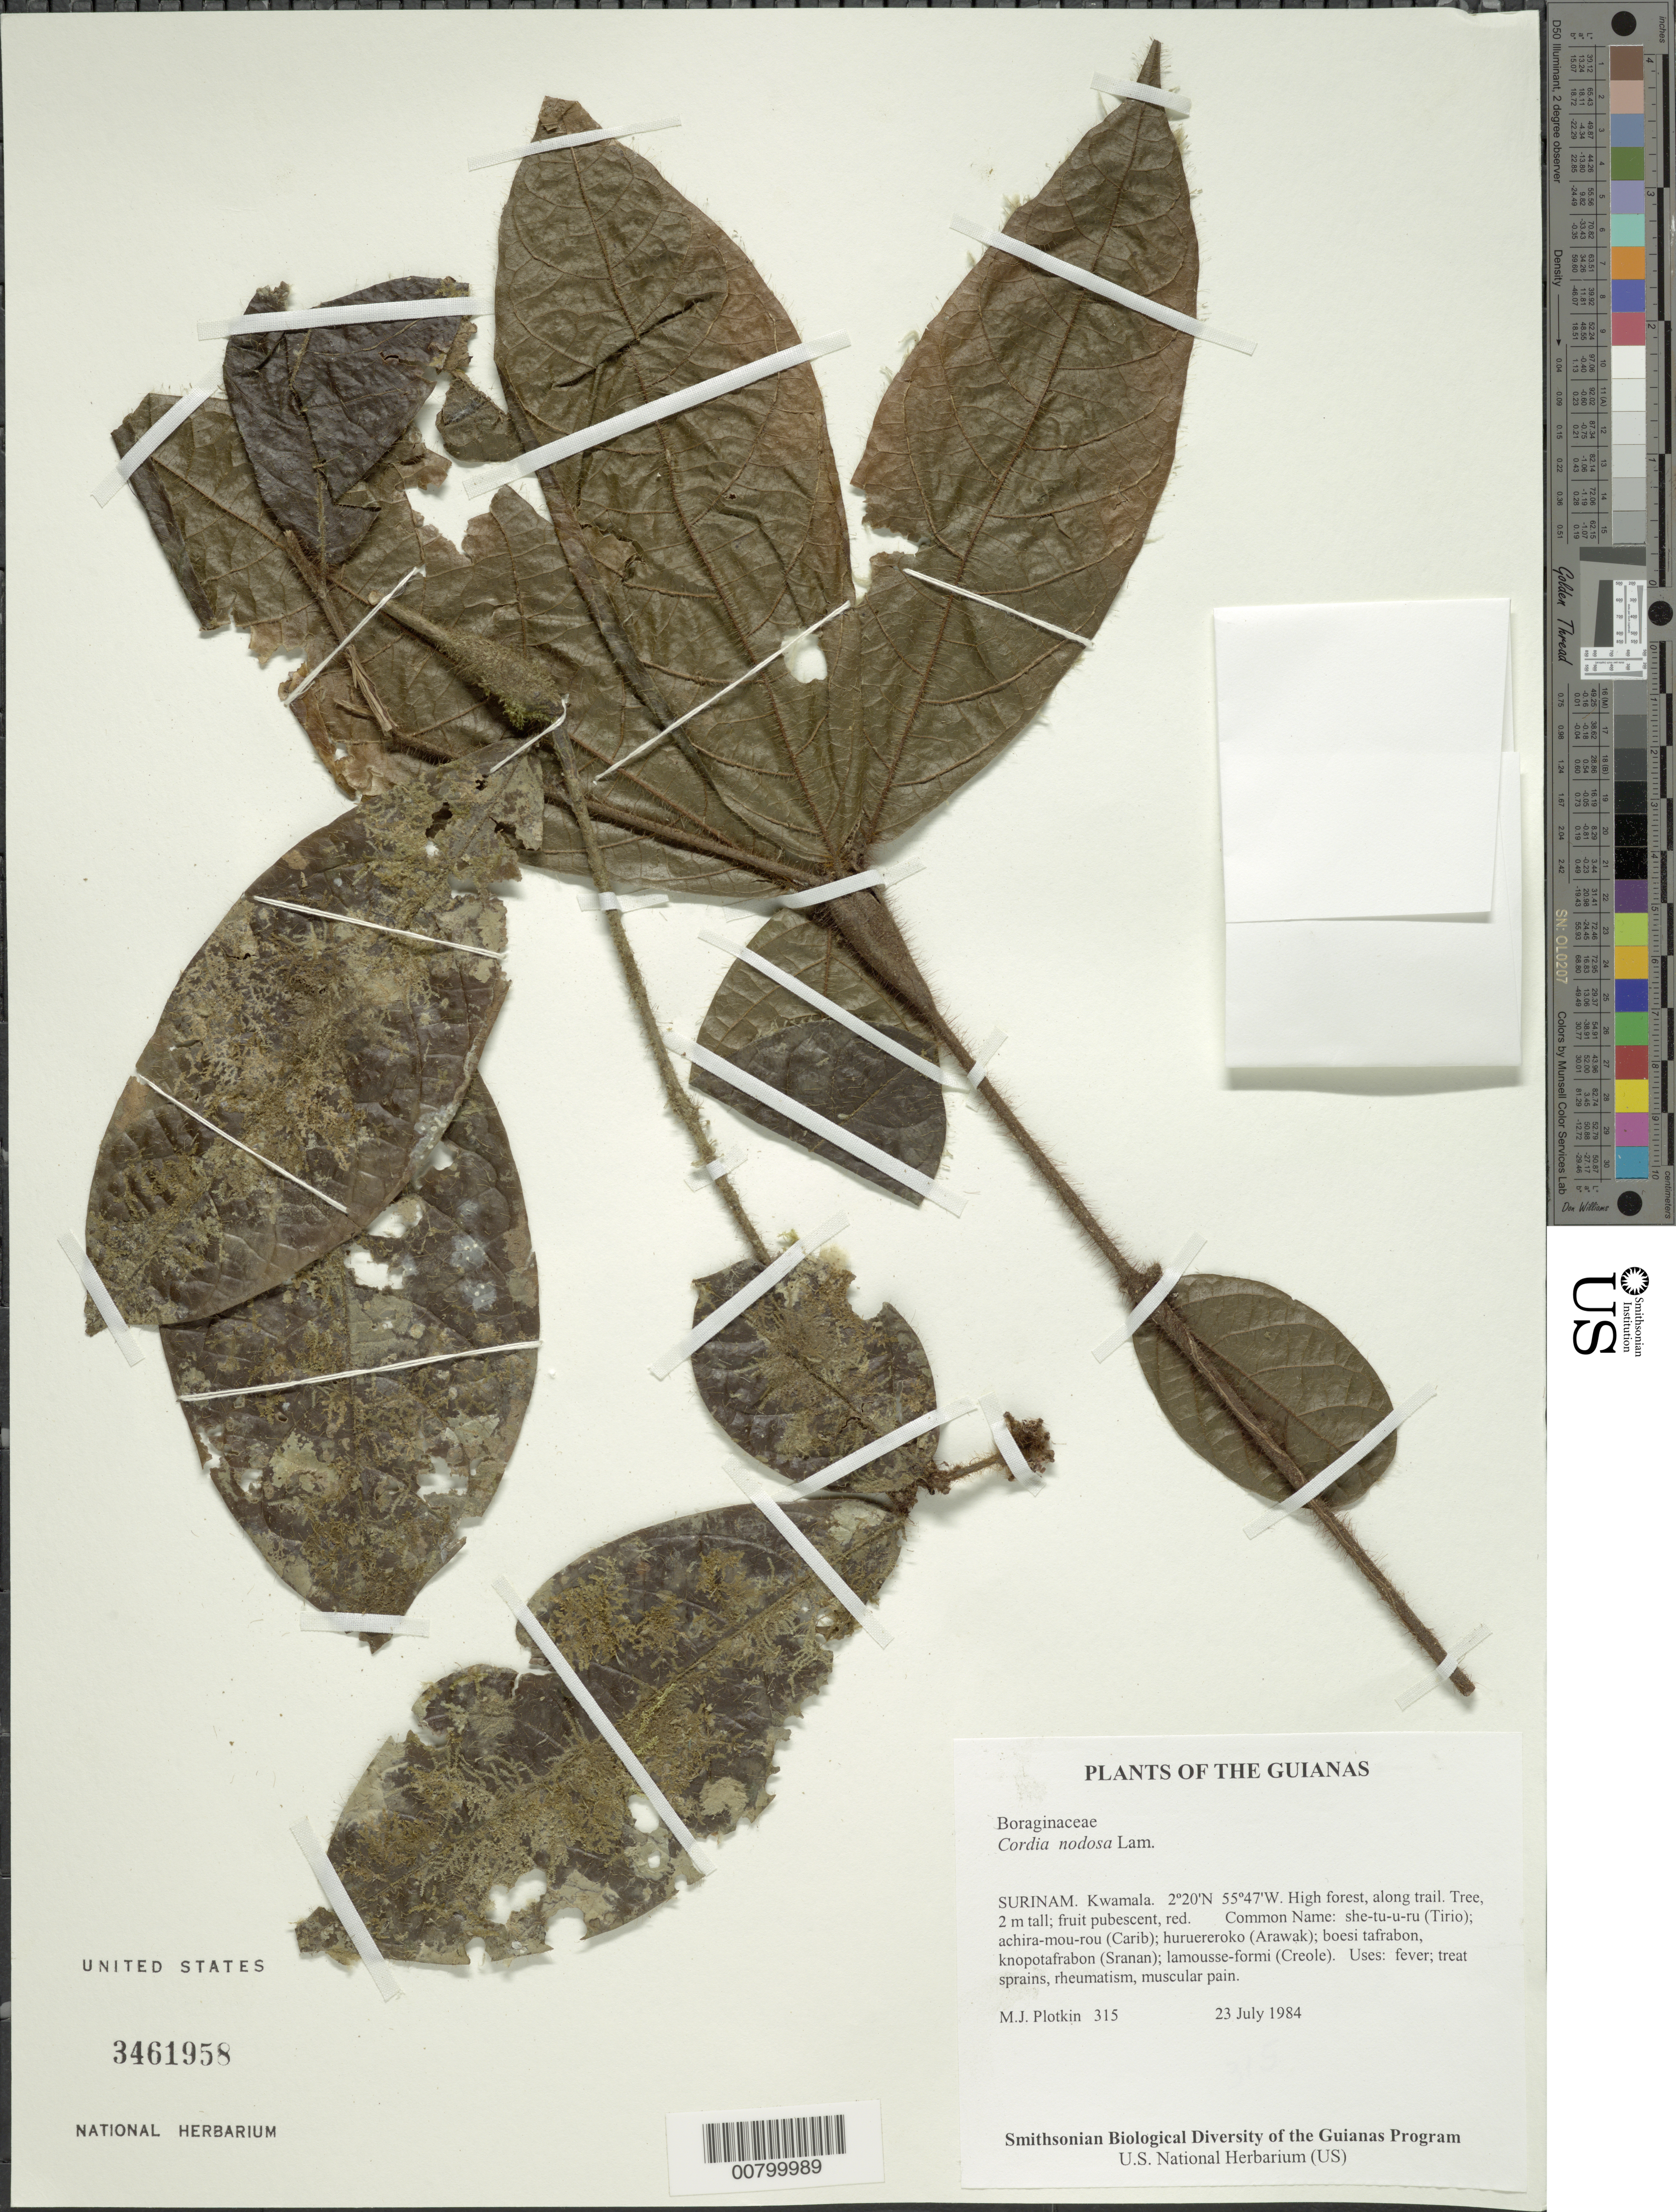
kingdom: Plantae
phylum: Tracheophyta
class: Magnoliopsida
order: Boraginales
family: Cordiaceae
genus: Cordia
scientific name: Cordia nodosa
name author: Lam.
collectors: M. Plotkin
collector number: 315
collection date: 1984-07-23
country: Suriname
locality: The Guianas. Kwamala.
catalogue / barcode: US 3461958